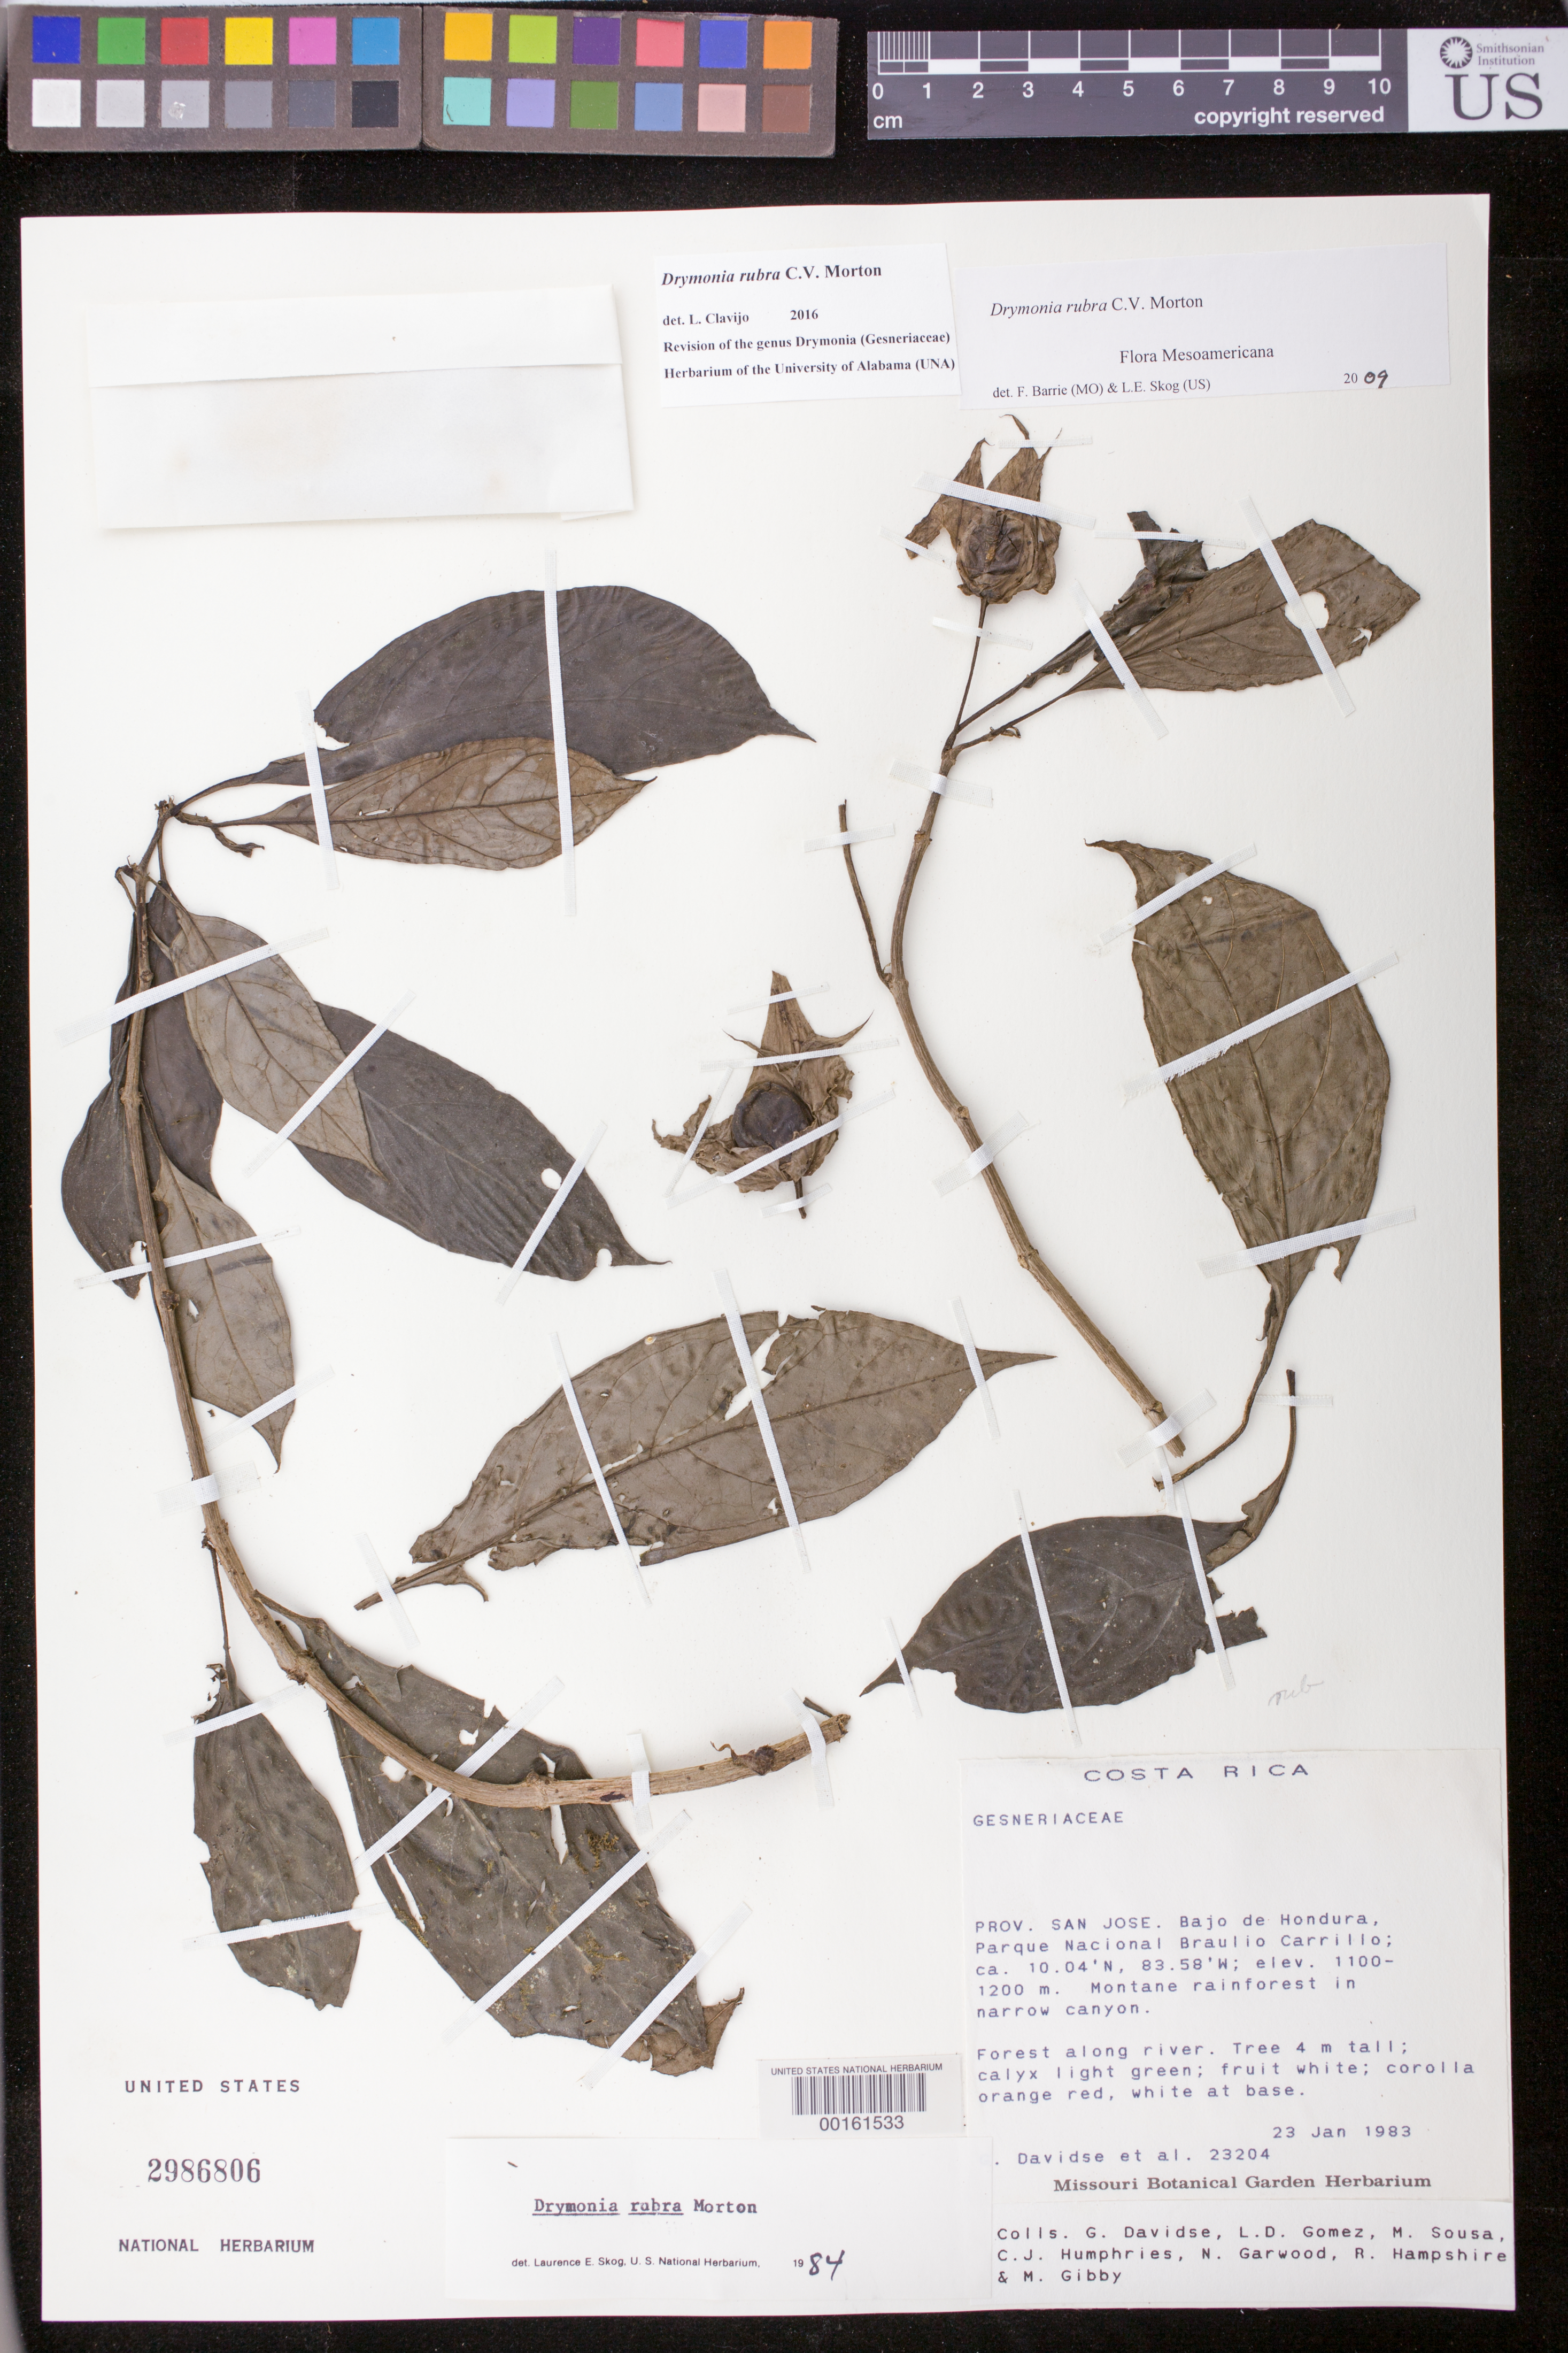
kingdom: Plantae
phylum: Tracheophyta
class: Magnoliopsida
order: Lamiales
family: Gesneriaceae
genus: Drymonia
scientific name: Drymonia rubra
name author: C.V. Morton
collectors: G. Davidse, L. D. Gómez, M. Sousa, C. J. Humphries, N. C. Garwood, R. Hampshire & M. Gibby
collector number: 23204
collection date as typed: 23 Jan 1983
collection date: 1983-01-23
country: Costa Rica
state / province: San José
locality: Bajo de Hondura, Parque Nacional Braulio Carrillo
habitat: Montane rainforest in narrow canyon, forest along river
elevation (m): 1100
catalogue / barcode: US 2986806